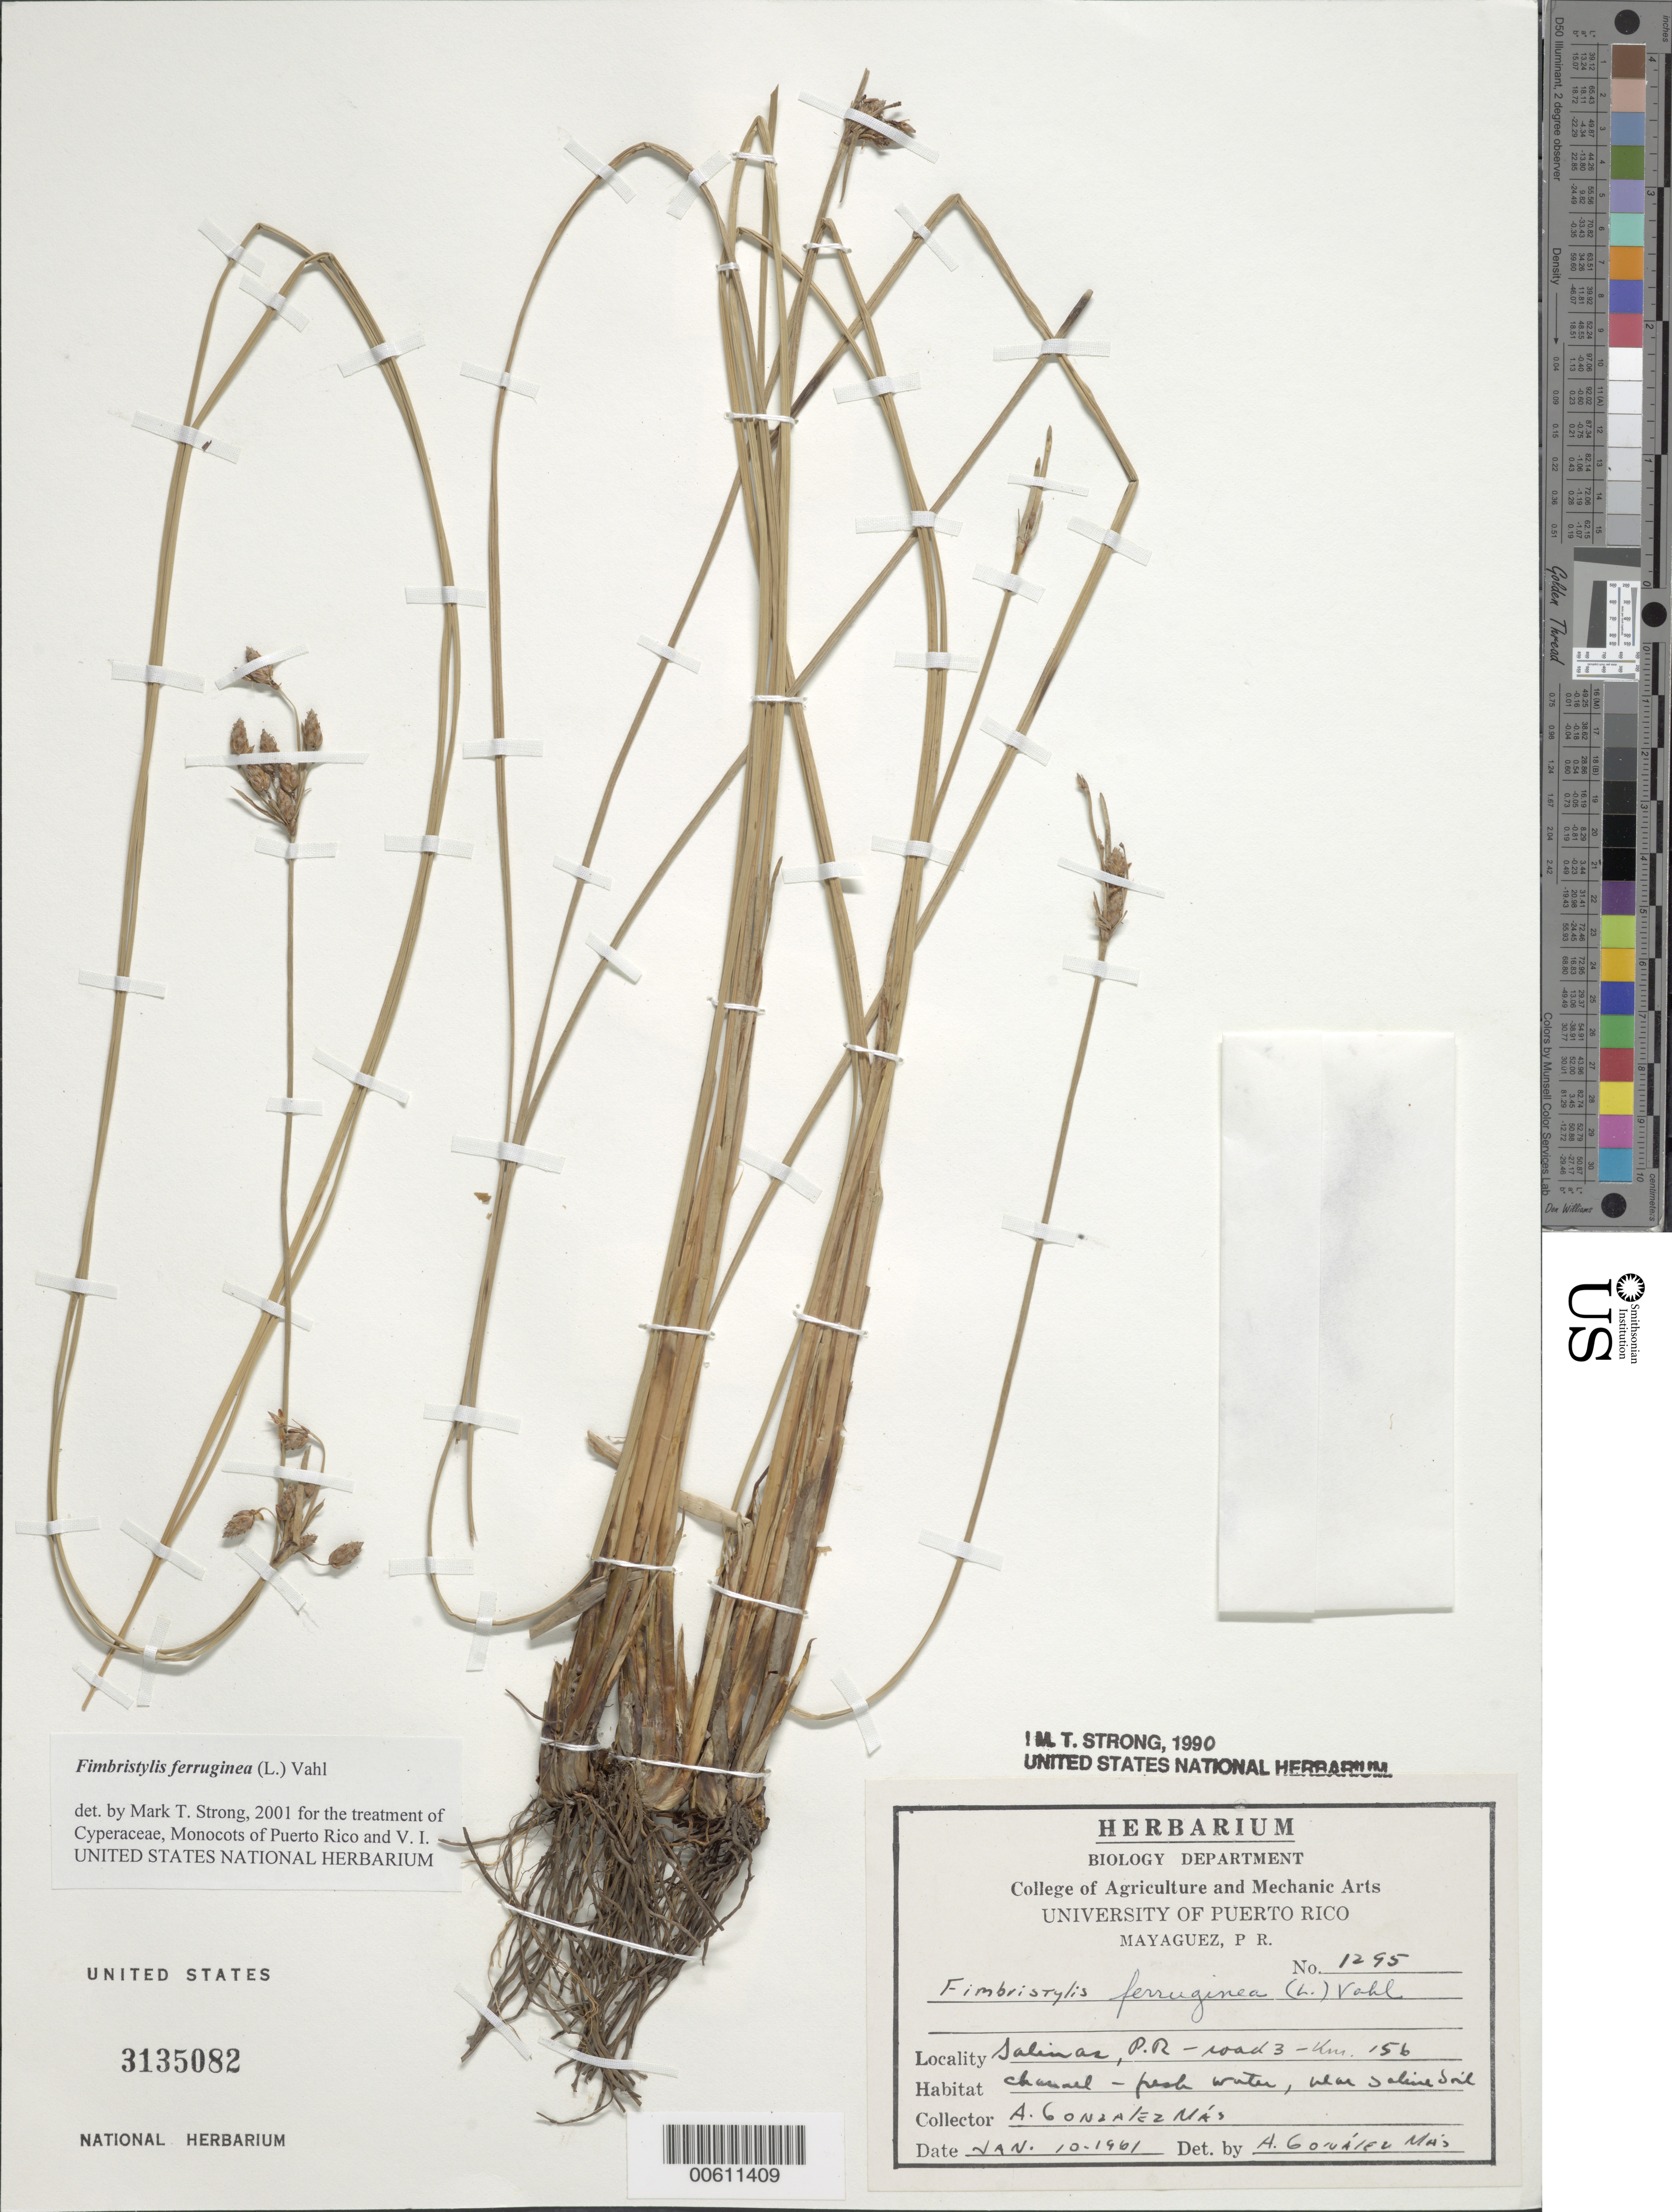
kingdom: Plantae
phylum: Tracheophyta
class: Liliopsida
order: Poales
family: Cyperaceae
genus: Fimbristylis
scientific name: Fimbristylis ferruginea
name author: (L.) Vahl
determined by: Strong, M. T., (US), Smithsonian Institution - National Museum of Natural History (UNITED STATES)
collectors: A. González Más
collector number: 1295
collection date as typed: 01 Jan 1961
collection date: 1961-01-01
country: Puerto Rico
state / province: Salinas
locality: Salinas: Rd. 3, km 156.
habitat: Channel, near saline soil.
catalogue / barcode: US 3135082